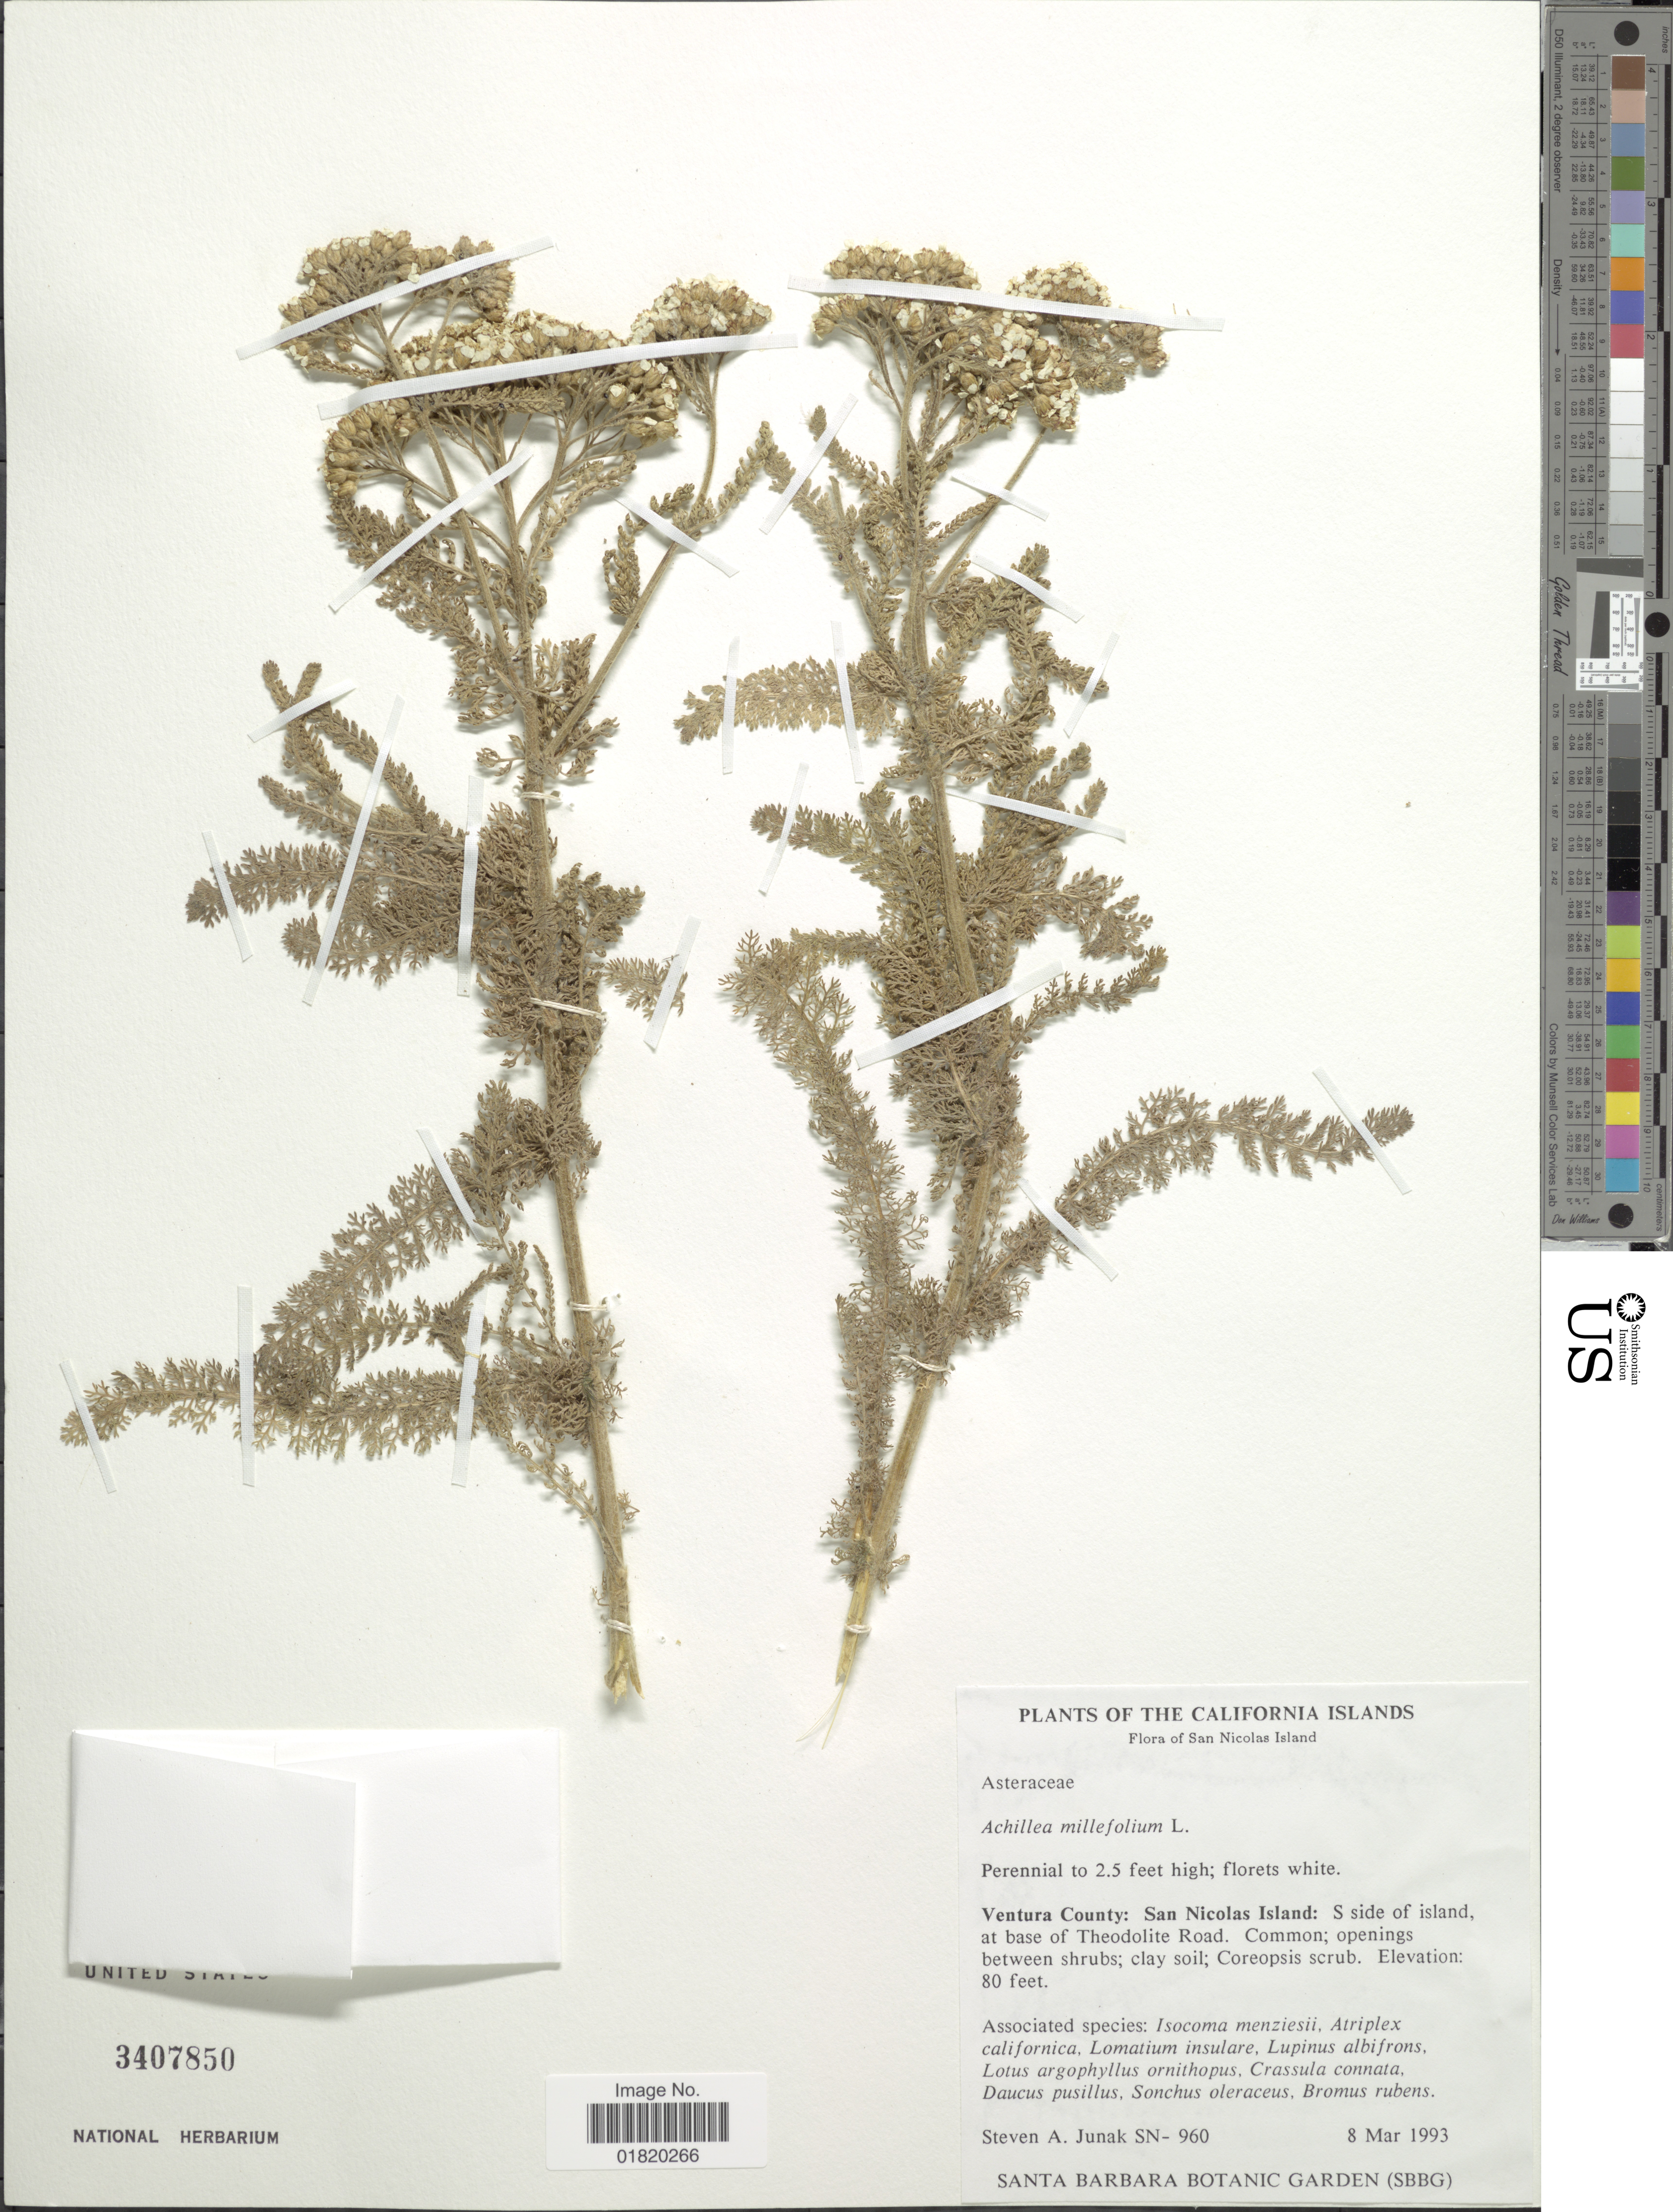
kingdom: Plantae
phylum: Tracheophyta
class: Magnoliopsida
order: Asterales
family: Asteraceae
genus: Achillea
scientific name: Achillea millefolium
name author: L.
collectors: S. Junak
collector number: SN- 960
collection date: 1993-03-08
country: United States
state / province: California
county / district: Ventura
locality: California Islands. San Nicolas Island. Ventura County: San Nicolas Island: S side of island, at base of Theodolite Road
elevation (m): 24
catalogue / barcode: US 3407850